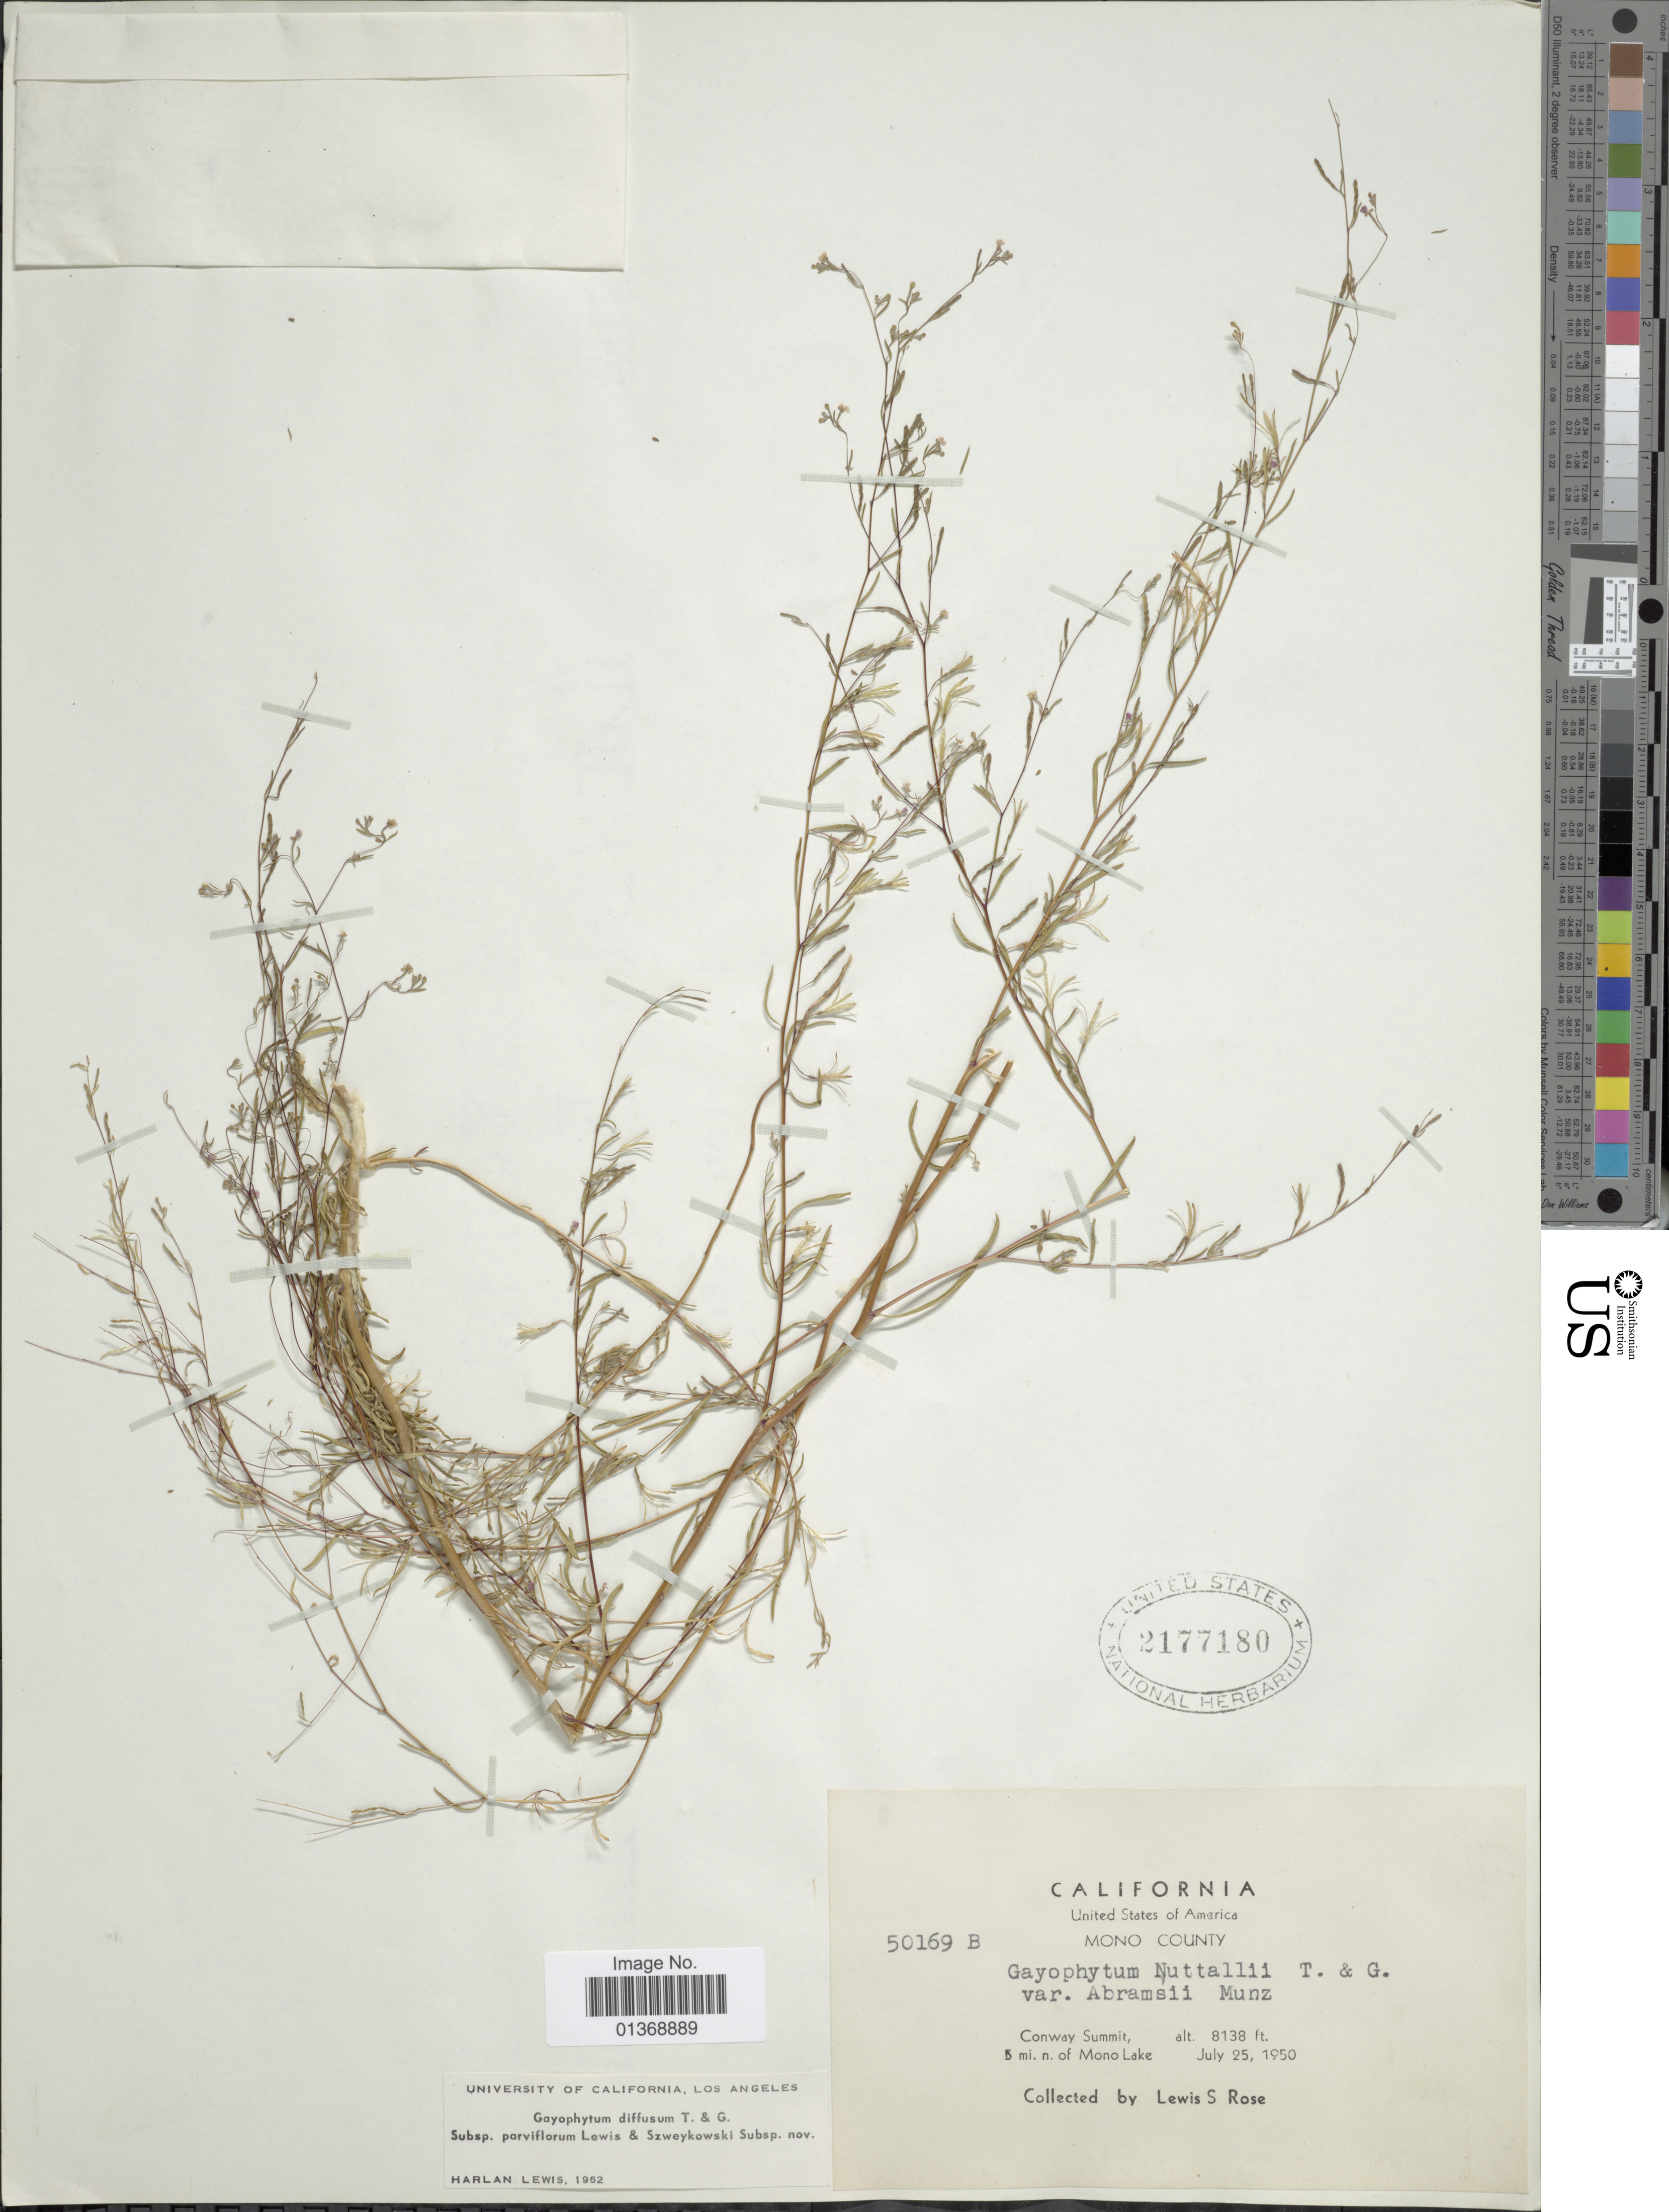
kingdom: Plantae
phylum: Tracheophyta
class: Magnoliopsida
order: Myrtales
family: Onagraceae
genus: Gayophytum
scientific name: Gayophytum diffusum subsp. parviflorum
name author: F. H. Lewis & Szweyk.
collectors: L. S. Rose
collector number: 50169B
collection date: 1950-07-25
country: United States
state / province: California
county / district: Mono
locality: Mono County, Conway Summit, 5 mi. n. of Mono Lake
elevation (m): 2480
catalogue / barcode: US 2177180